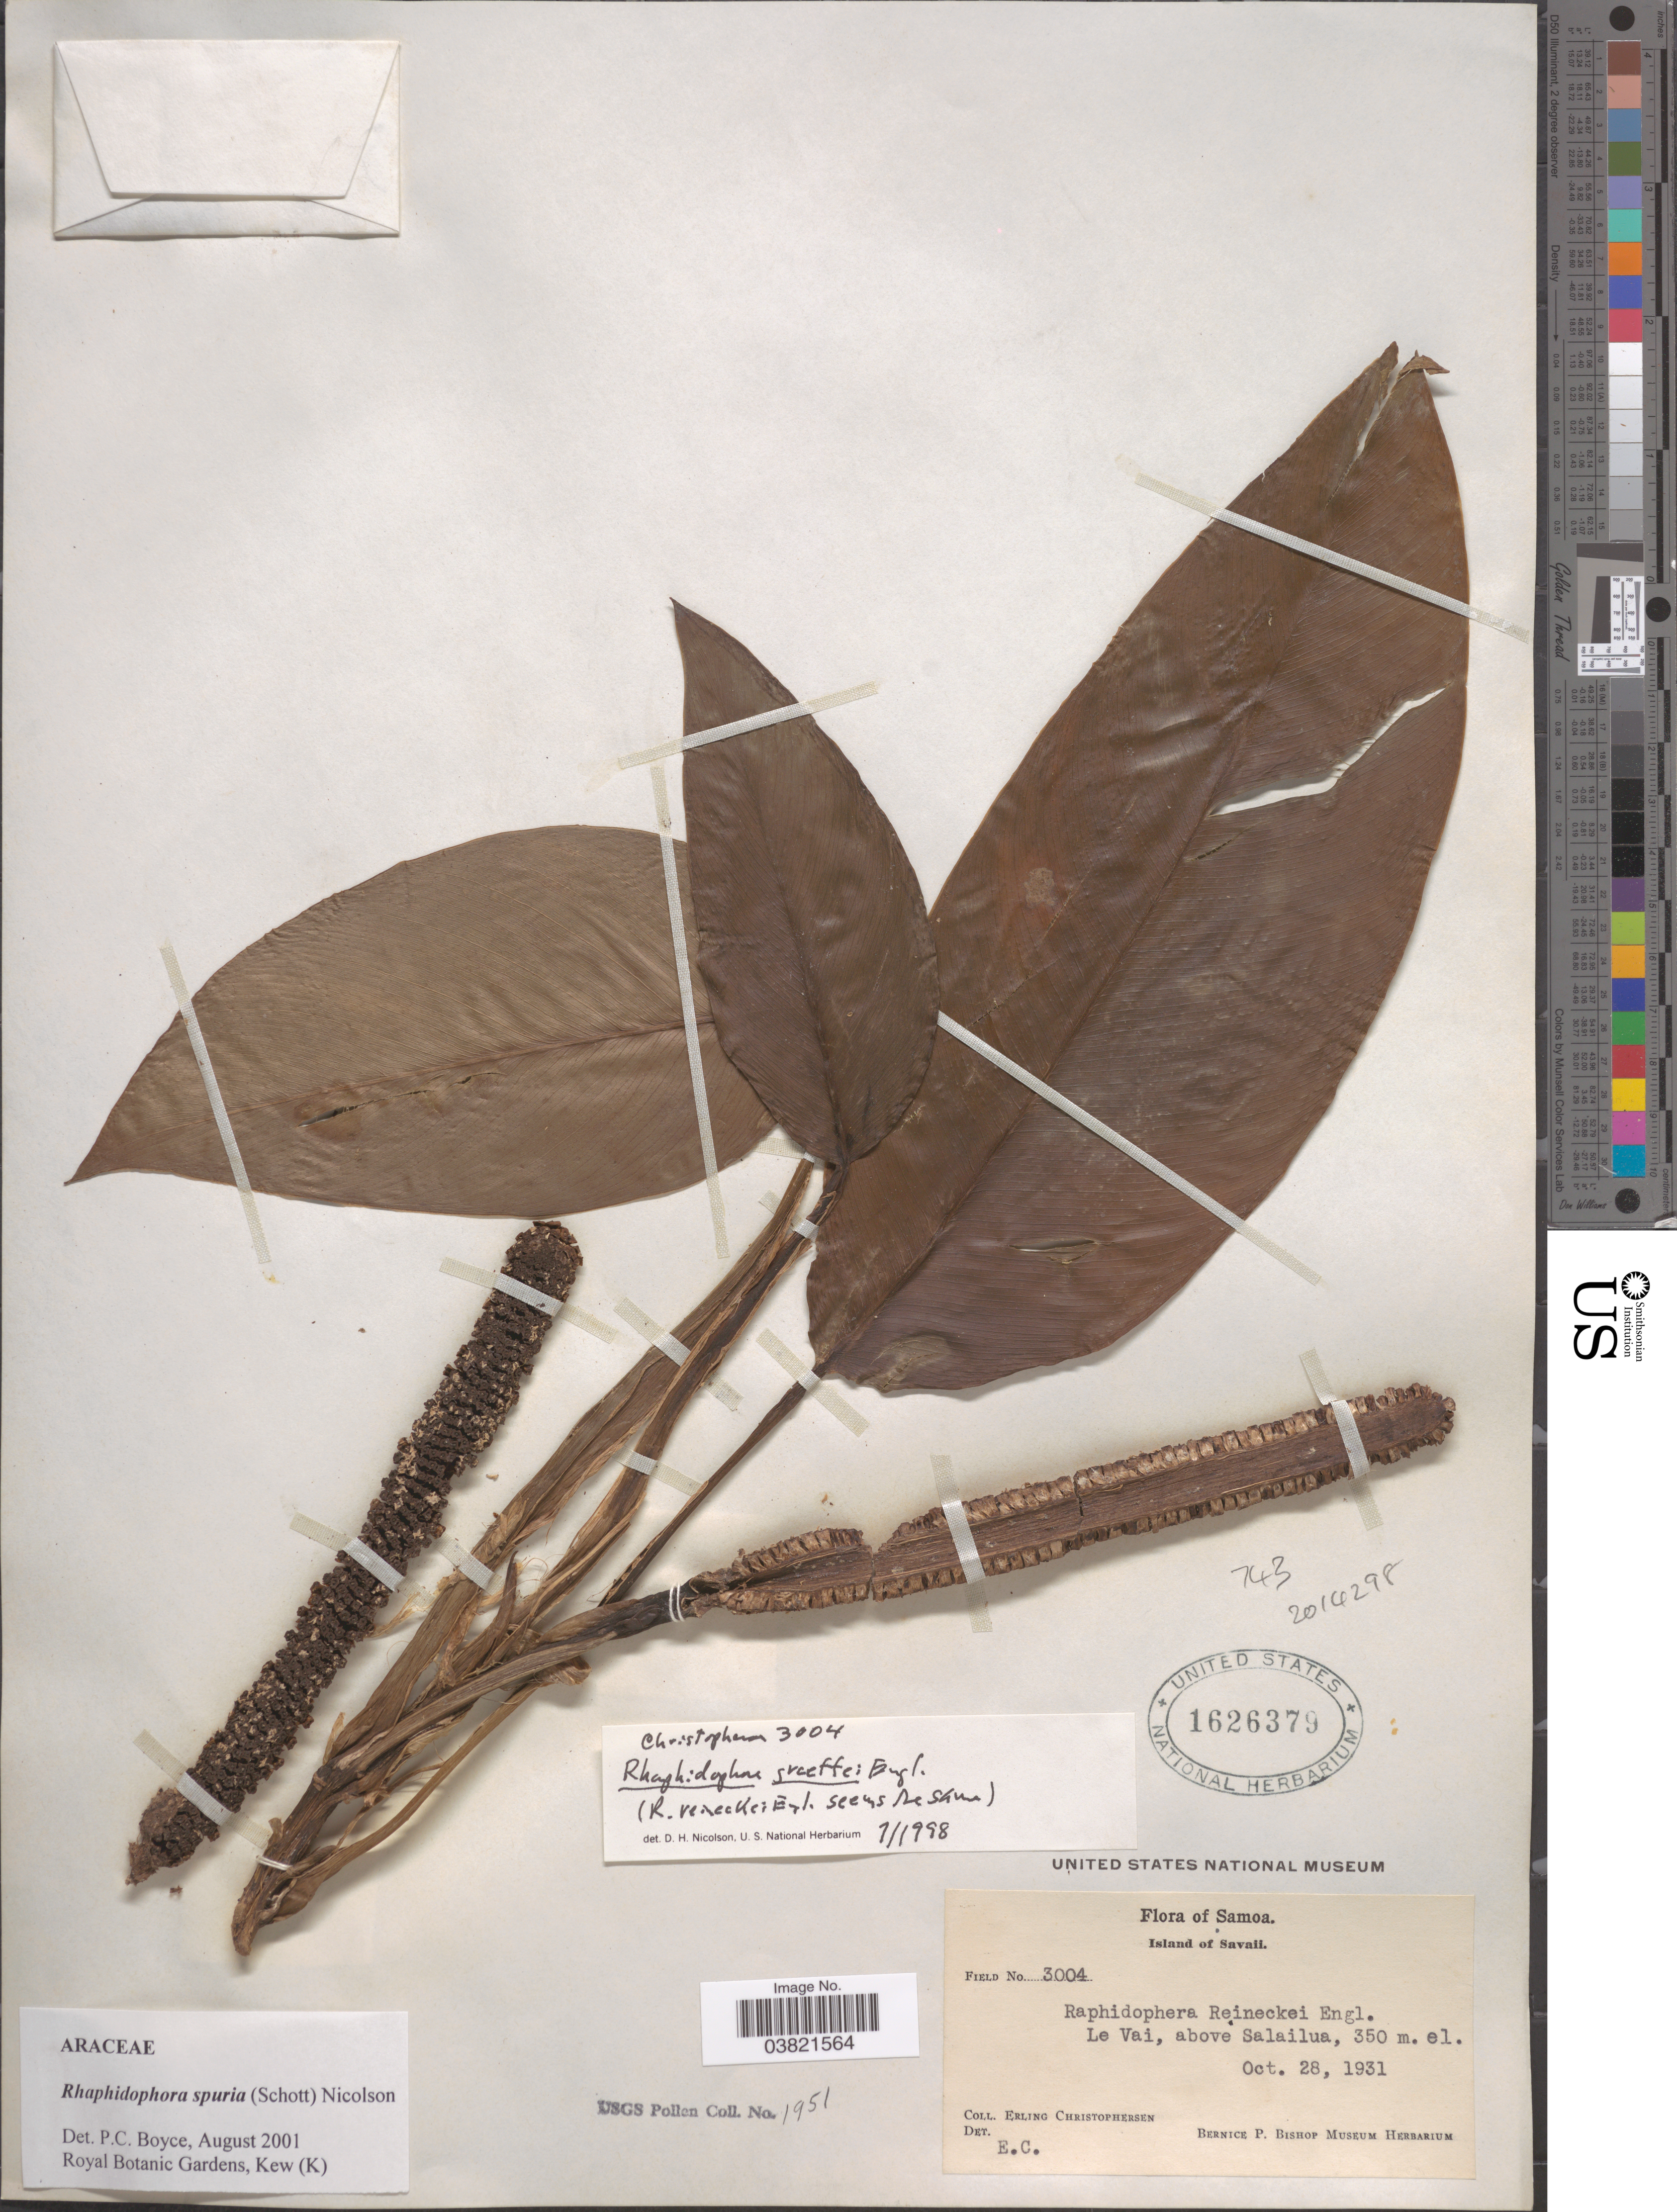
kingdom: Plantae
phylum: Tracheophyta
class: Liliopsida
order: Alismatales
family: Araceae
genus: Rhaphidophora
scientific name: Rhaphidophora spuria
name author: (Schott) Nicolson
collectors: E. Christophersen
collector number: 3004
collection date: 1931-10-28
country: Samoa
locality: Samoa. Island of Savaii. Le Vai, above Salailua.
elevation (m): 350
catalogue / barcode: US 1626379